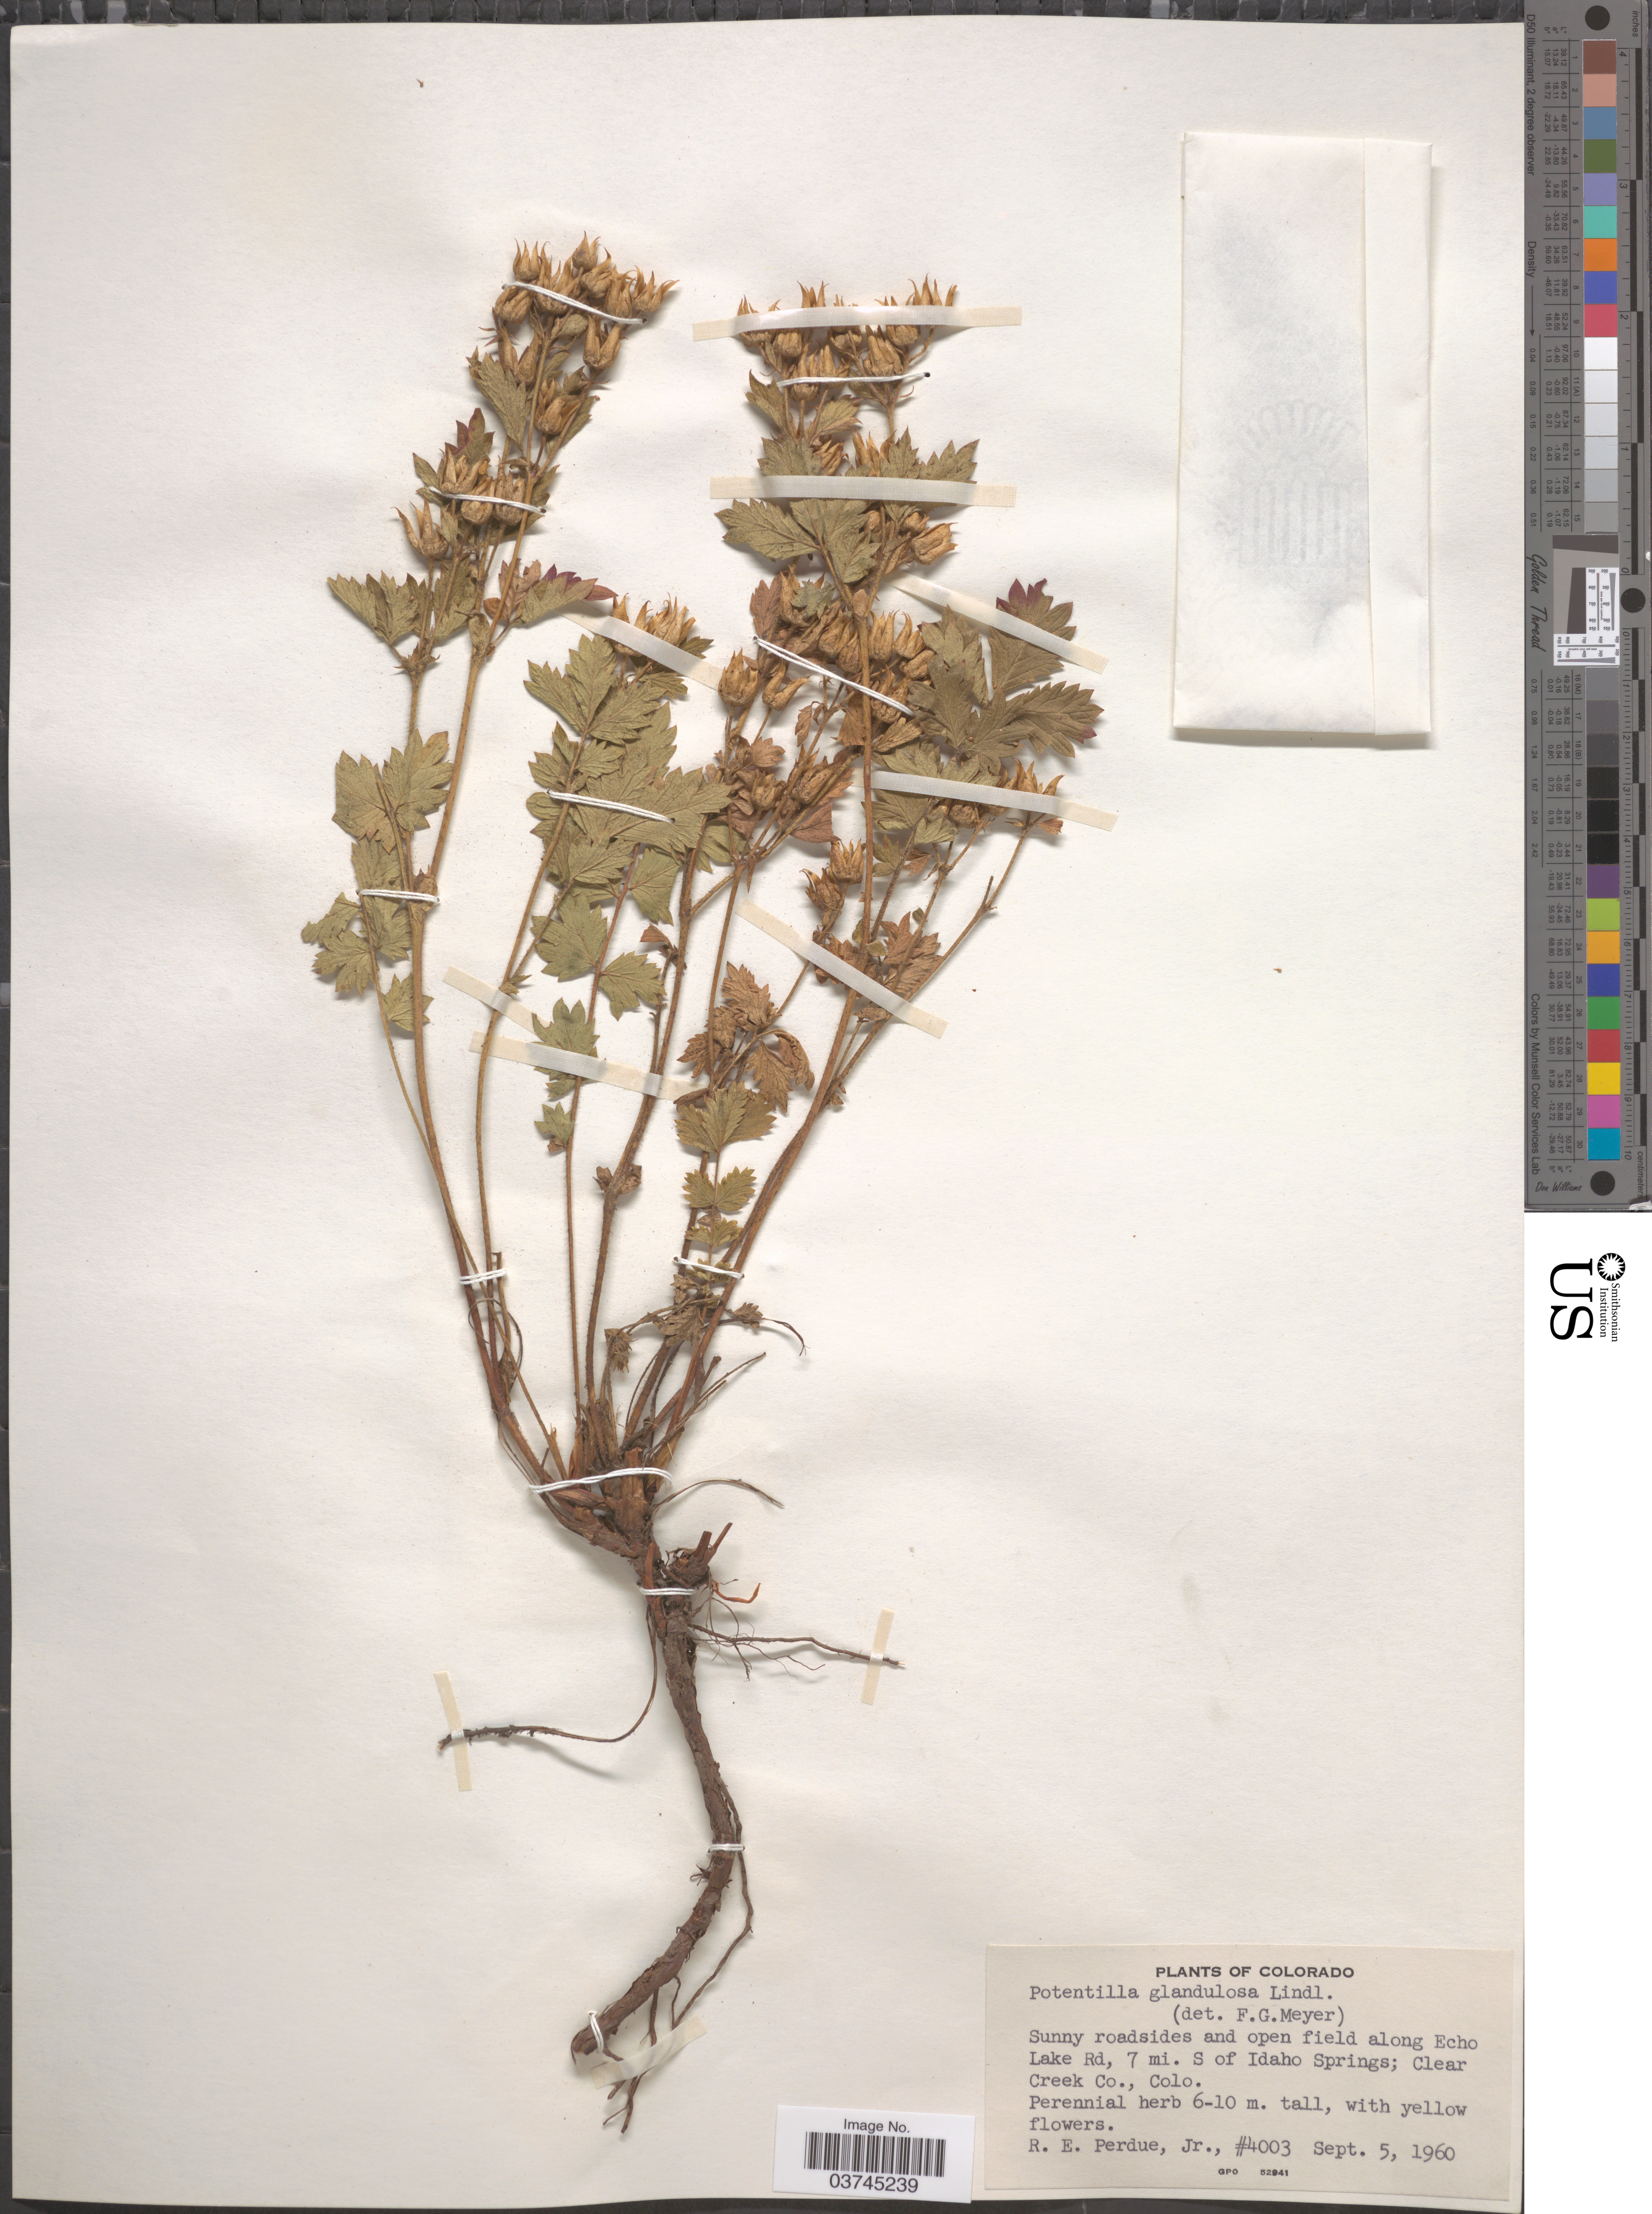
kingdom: Plantae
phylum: Tracheophyta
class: Magnoliopsida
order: Rosales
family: Rosaceae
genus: Drymocallis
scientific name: Drymocallis glandulosa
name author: (Lindl.) Rydb.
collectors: R. E. Perdue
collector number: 4003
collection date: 1960-09-05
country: United States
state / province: Colorado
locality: Sunny roadsides and open field along Echo Lake Rd, 7 mi. S of Idaho Springs; Clear Creek Co.